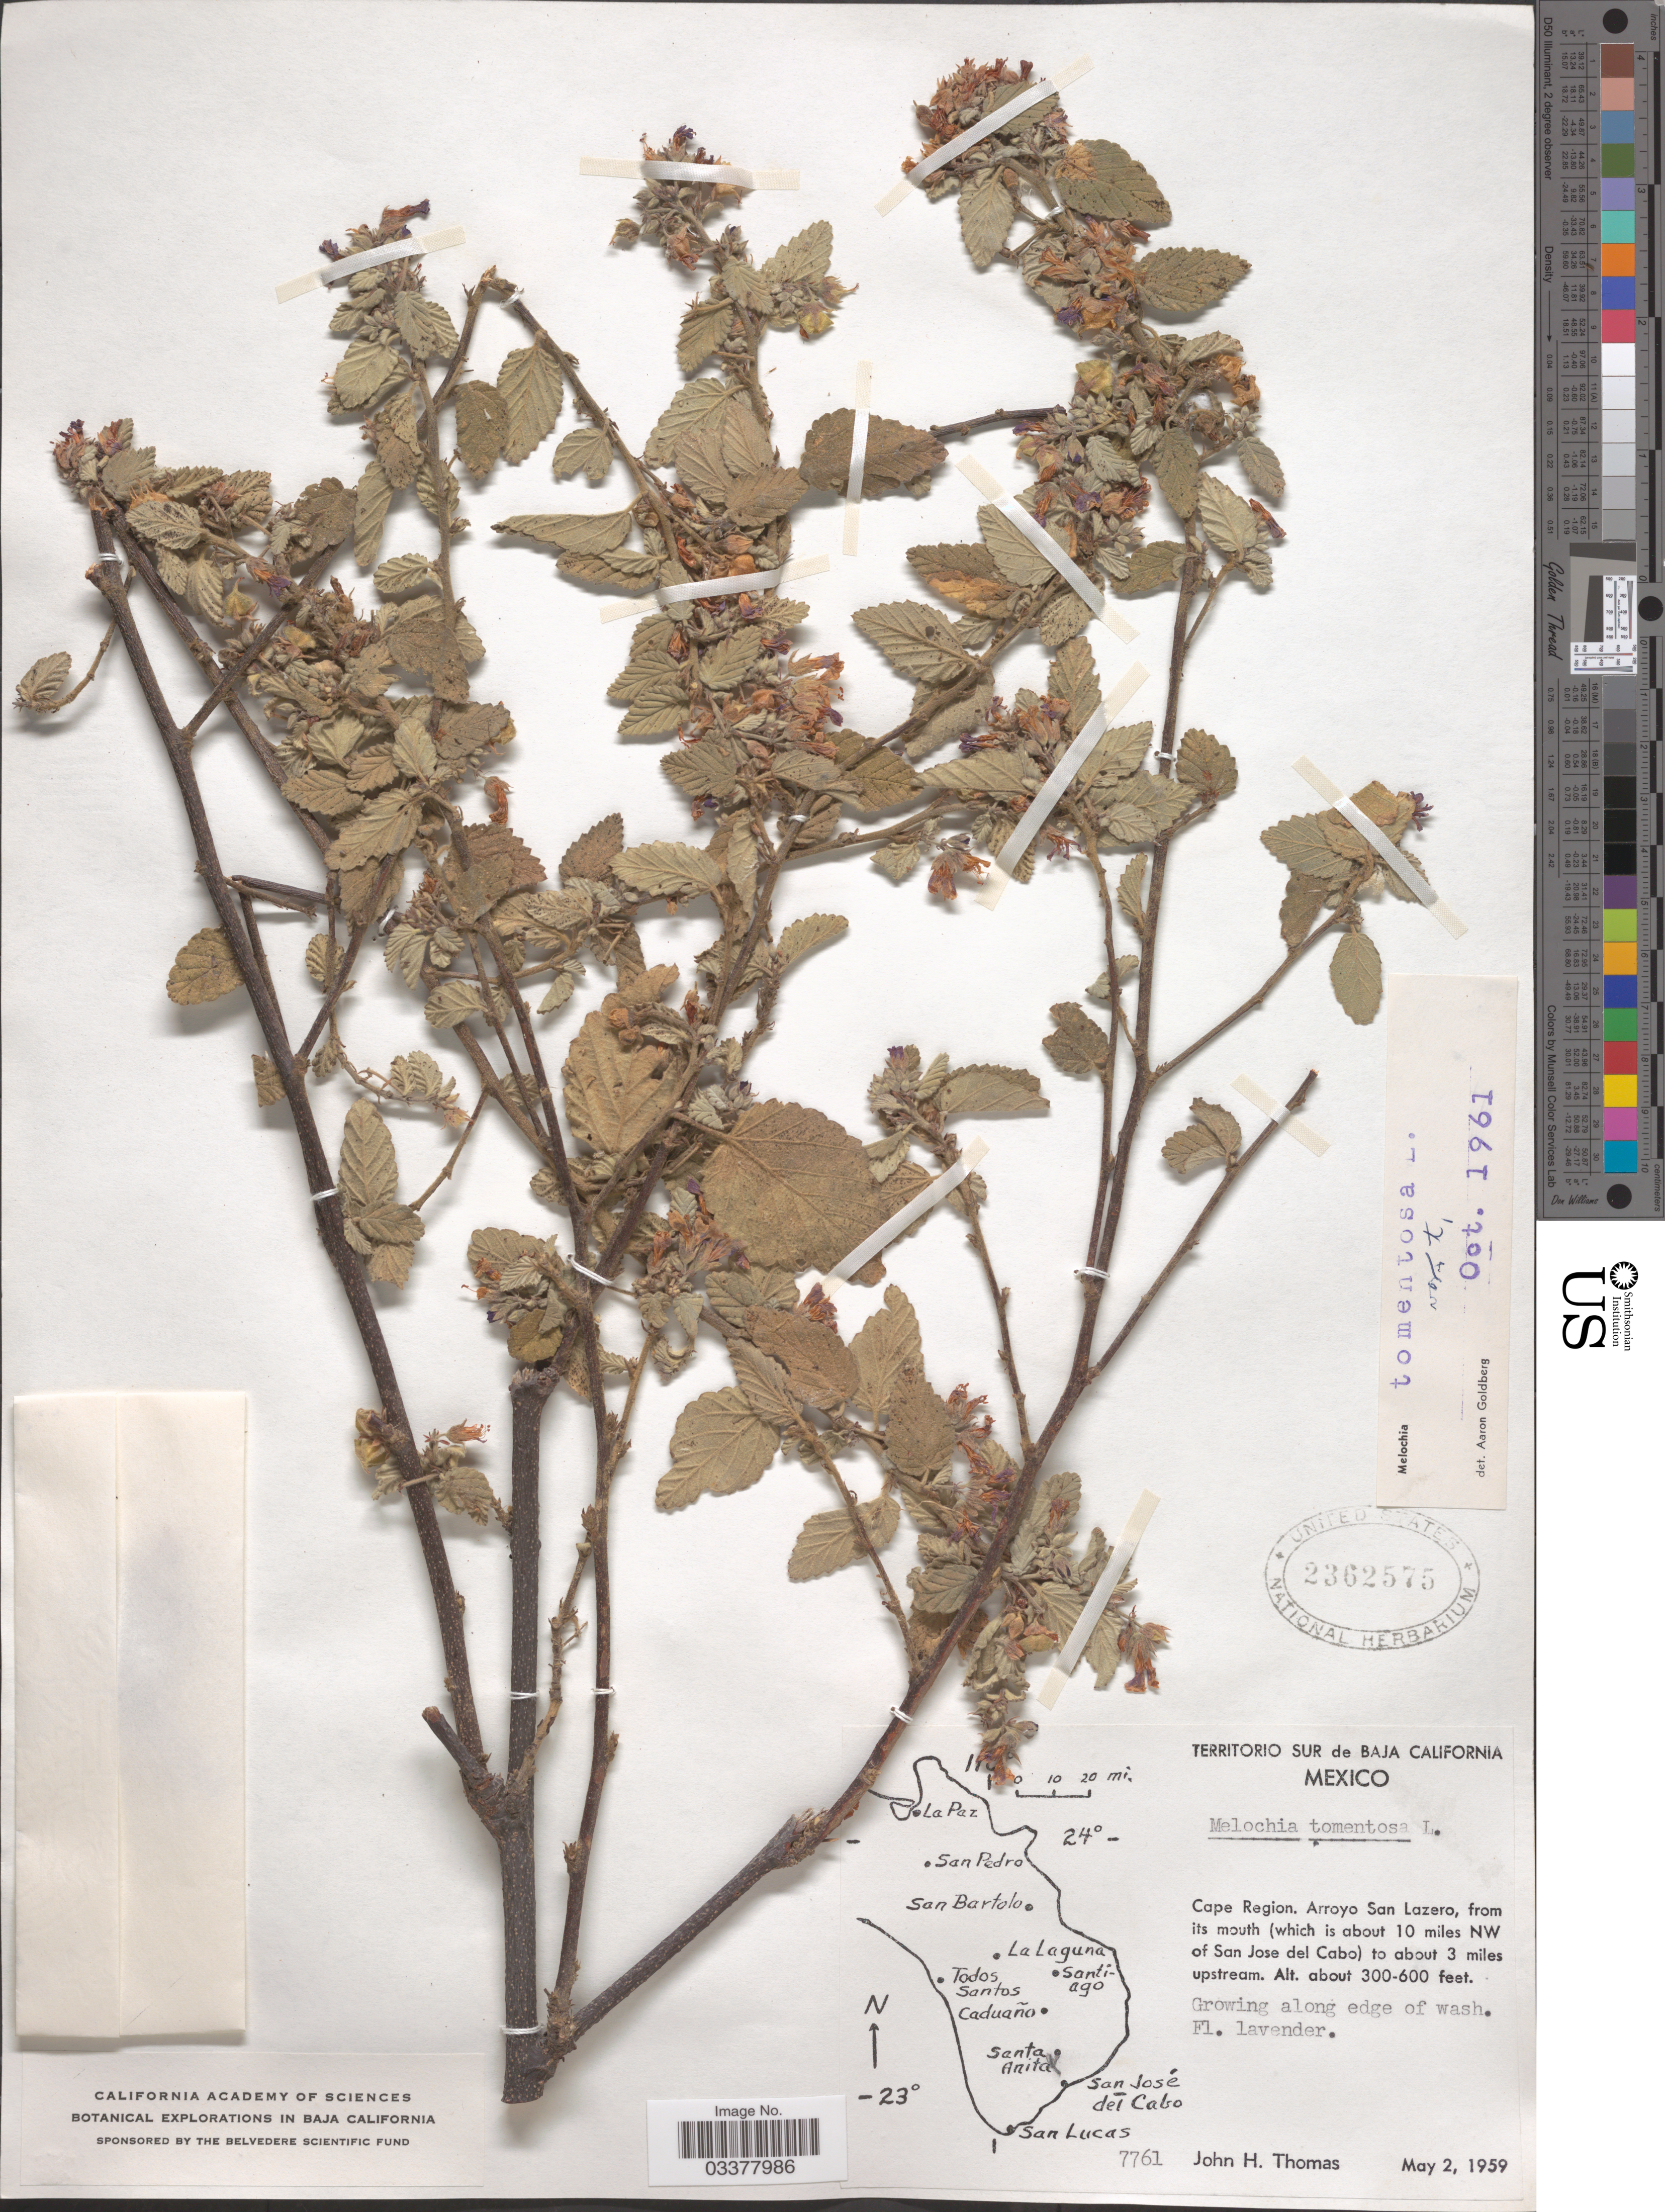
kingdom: Plantae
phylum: Tracheophyta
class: Magnoliopsida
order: Malvales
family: Malvaceae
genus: Melochia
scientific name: Melochia tomentosa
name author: L.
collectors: J. H. Thomas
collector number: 7761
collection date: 1959-05-02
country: Mexico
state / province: Baja California Sur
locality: Cape Region. Arroyo San Lazero, from its mouth (which is about 10 miles NW of San Jose del Cabo) to about 3 miles upstream.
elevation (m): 91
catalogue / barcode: US 2362575